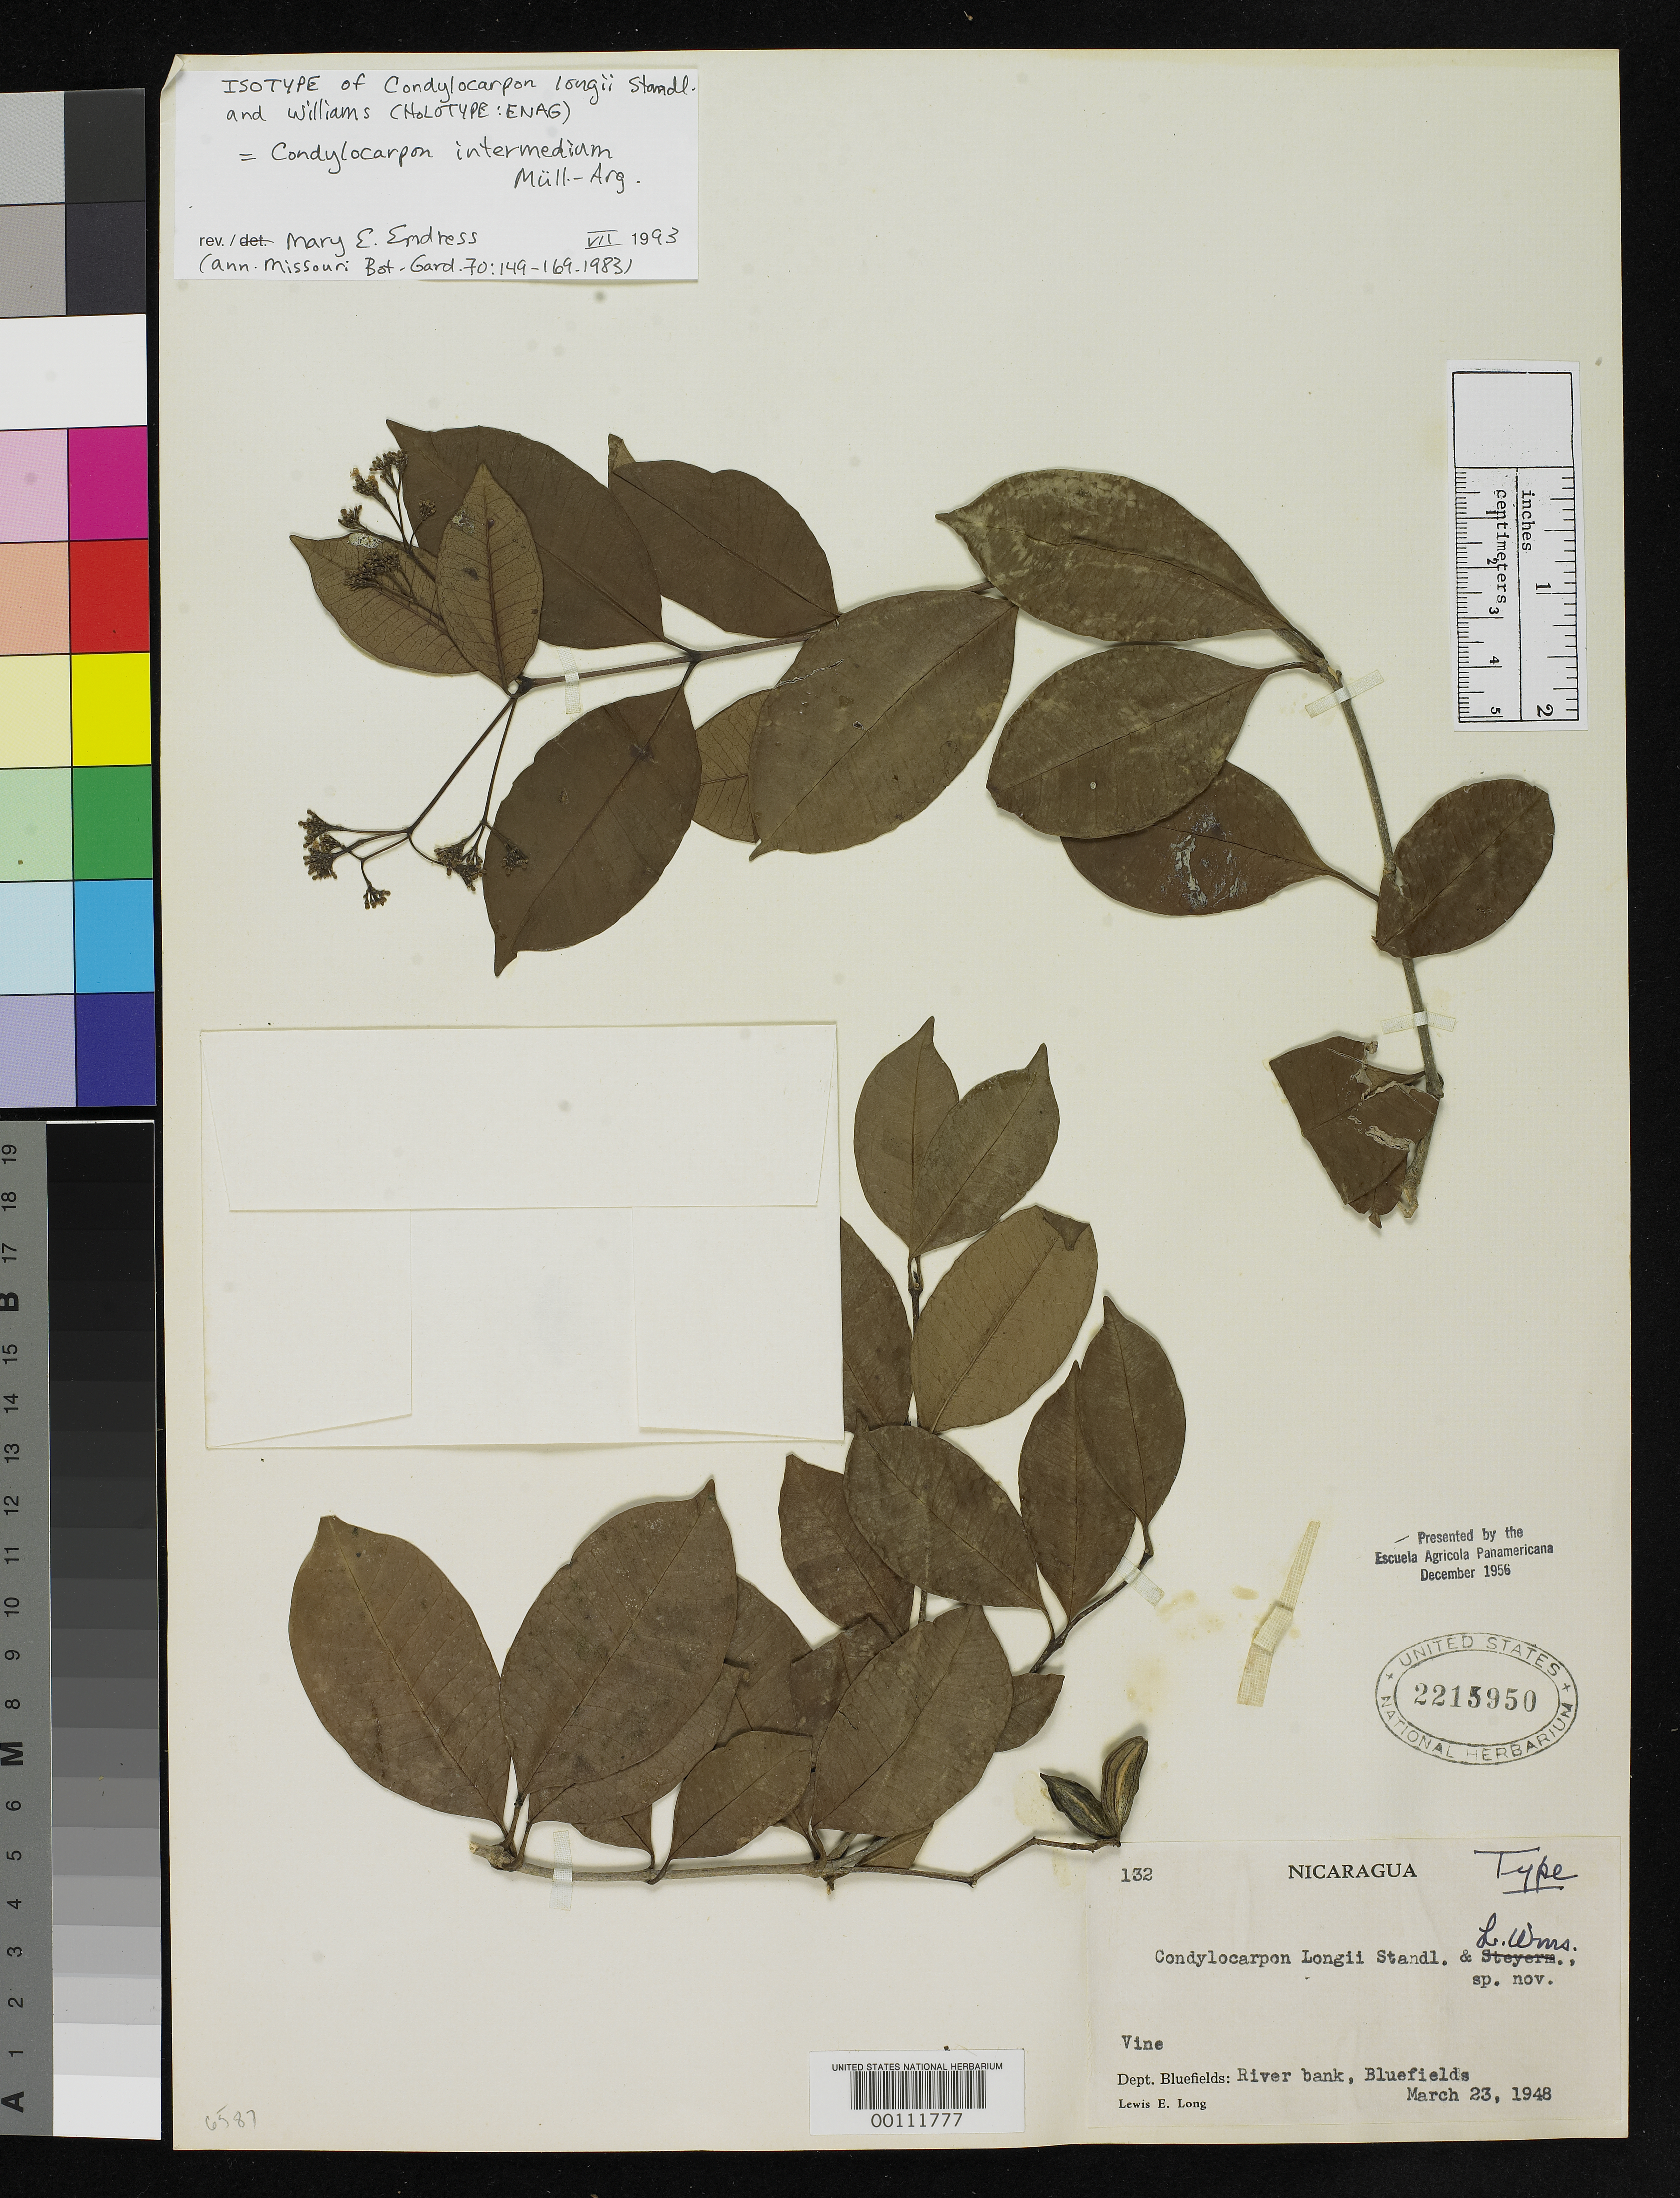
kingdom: Plantae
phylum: Tracheophyta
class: Magnoliopsida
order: Gentianales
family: Apocynaceae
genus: Condylocarpon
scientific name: Condylocarpon longii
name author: Standl. & L.O. Williams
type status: Holotype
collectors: L. E. Long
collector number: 132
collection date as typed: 23 Mar 1948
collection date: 1948-03-23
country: Nicaragua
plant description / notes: "Presented by the Escuela Agricola Panamericana December 1956." Holotype, transferred from EAP to US (see Dorr et al. 2009, Taxon 58: 993-1001).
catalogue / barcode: US 2215950